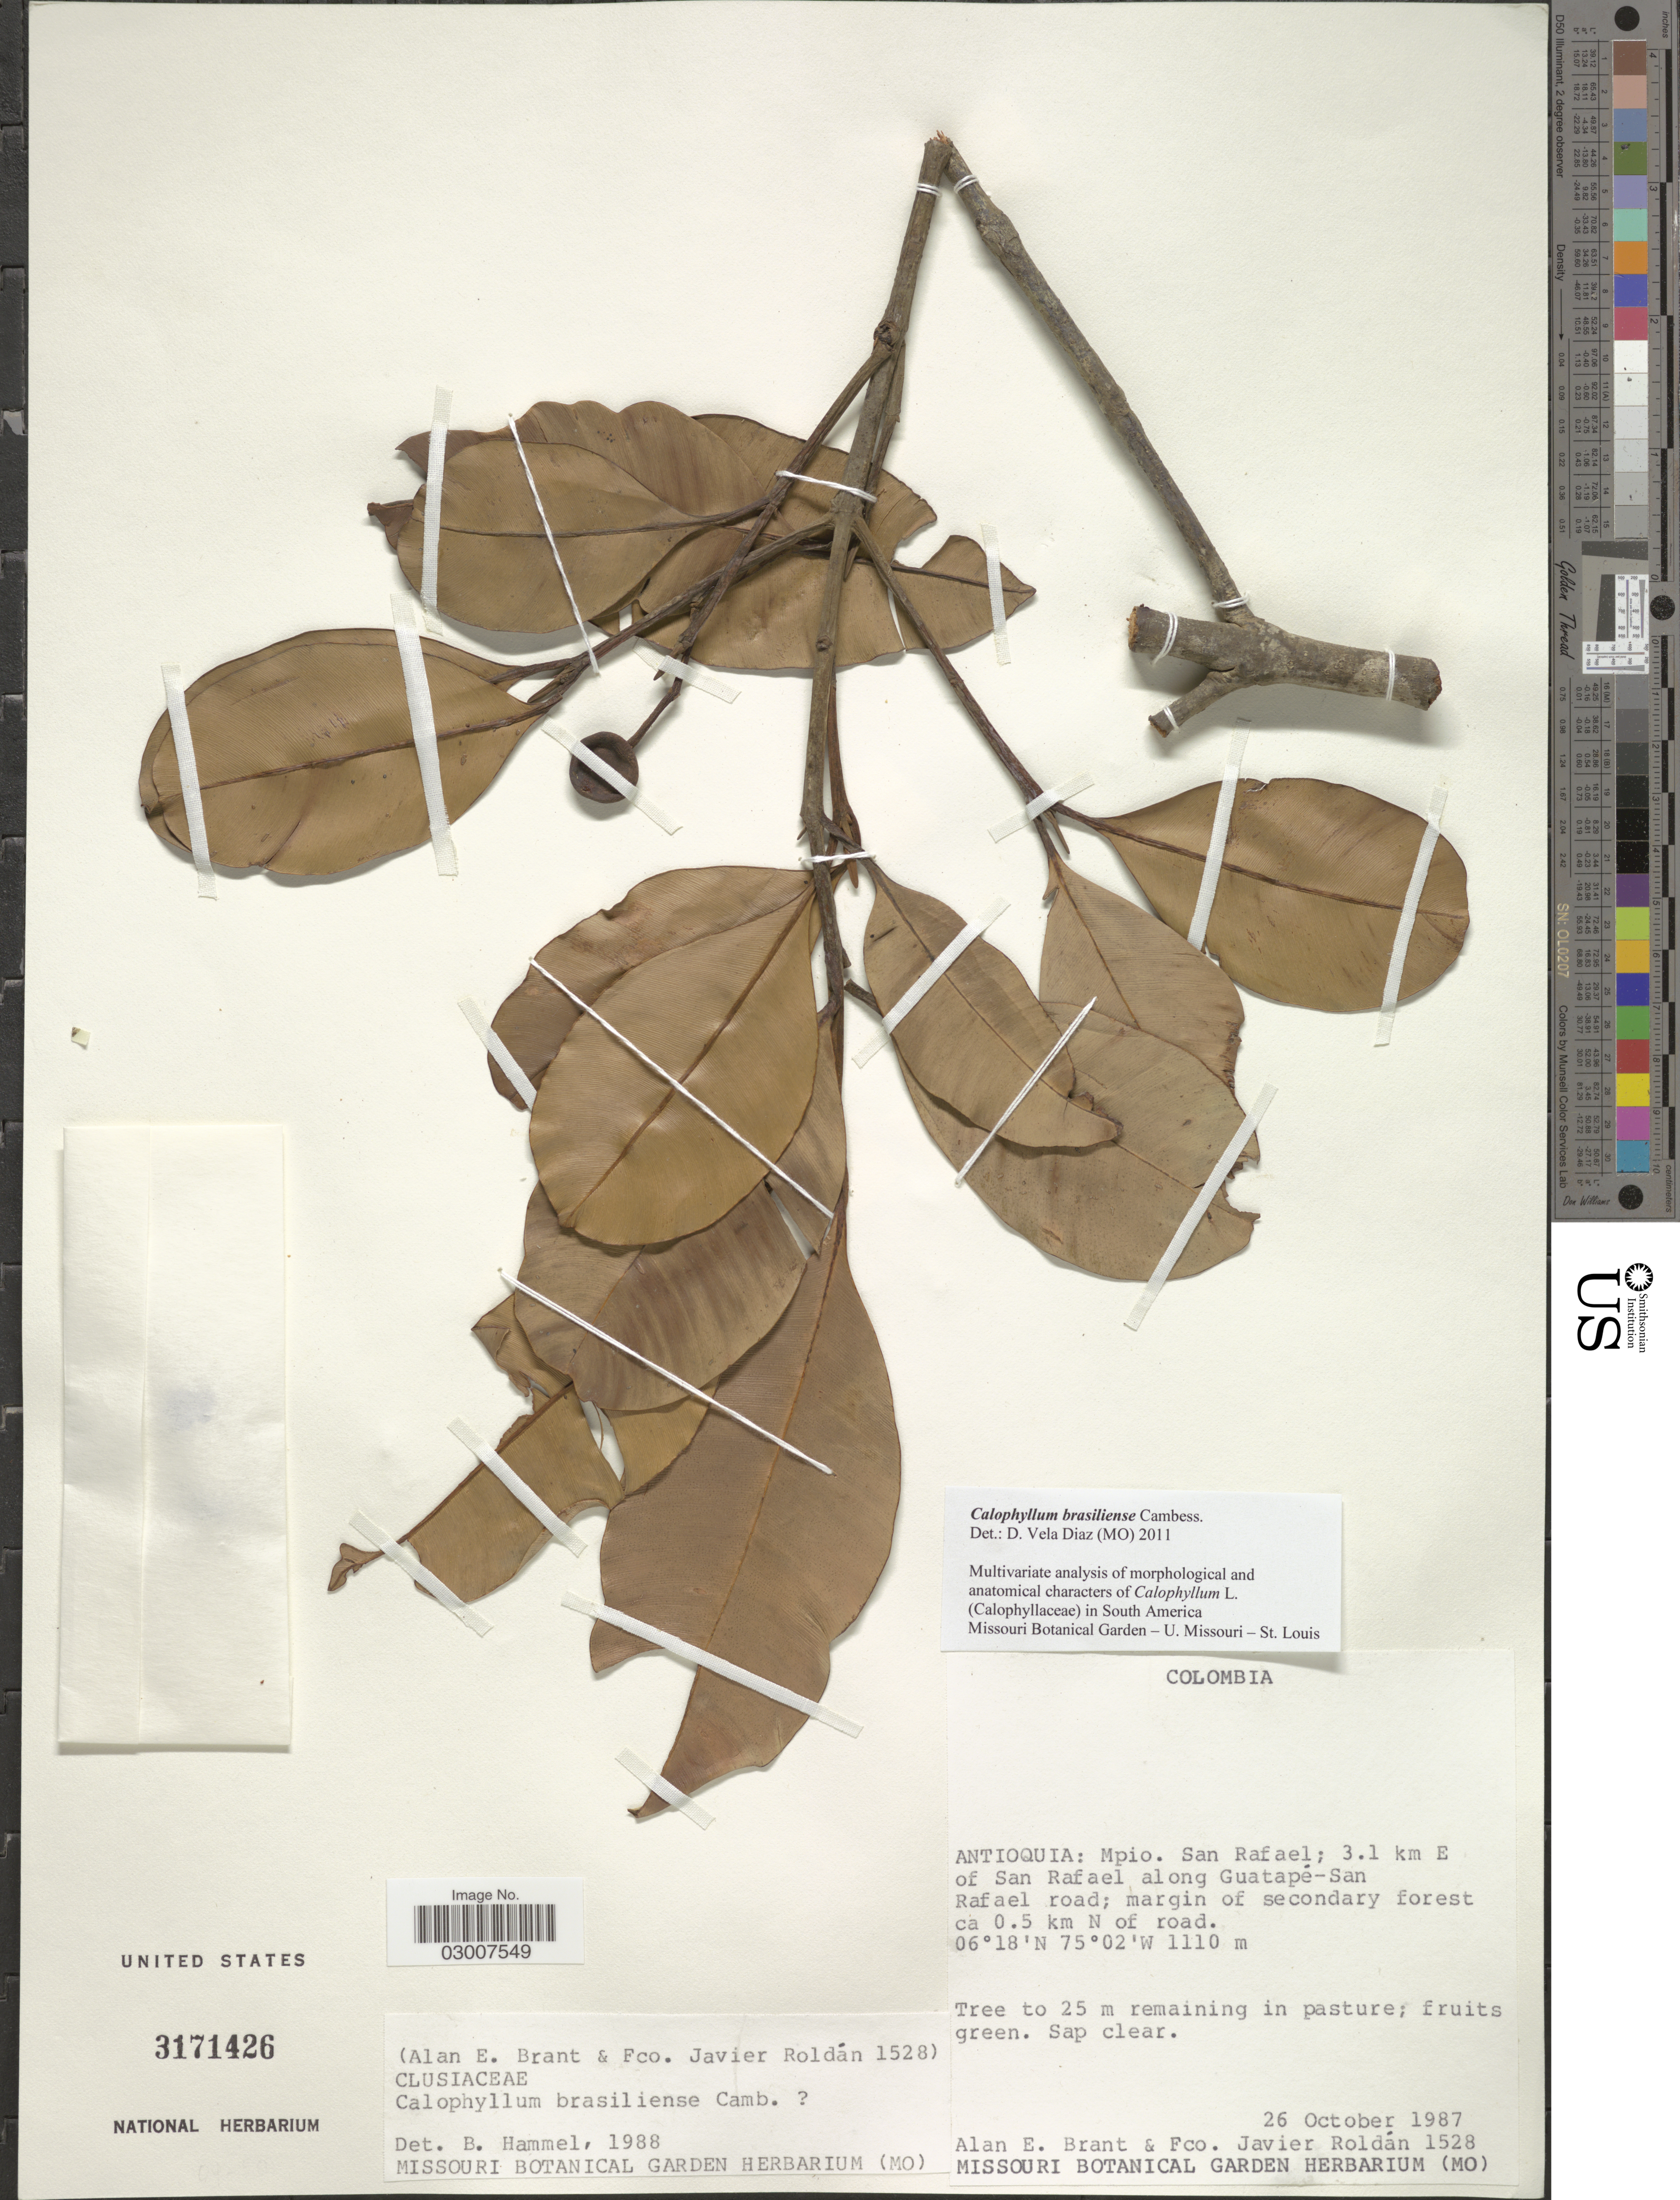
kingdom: Plantae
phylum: Tracheophyta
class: Magnoliopsida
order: Malpighiales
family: Calophyllaceae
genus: Calophyllum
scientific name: Calophyllum brasiliense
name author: Cambess.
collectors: A. Brant & F. J. Roldán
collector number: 1528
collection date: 1987-10-26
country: Colombia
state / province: Antioquia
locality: Mpio. San Rafael; 3.1 km E of San Rafael along Guatapé-San Rafael road; margin of secondary forest ca 0.5 km N of road.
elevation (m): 1110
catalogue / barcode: US 3171426